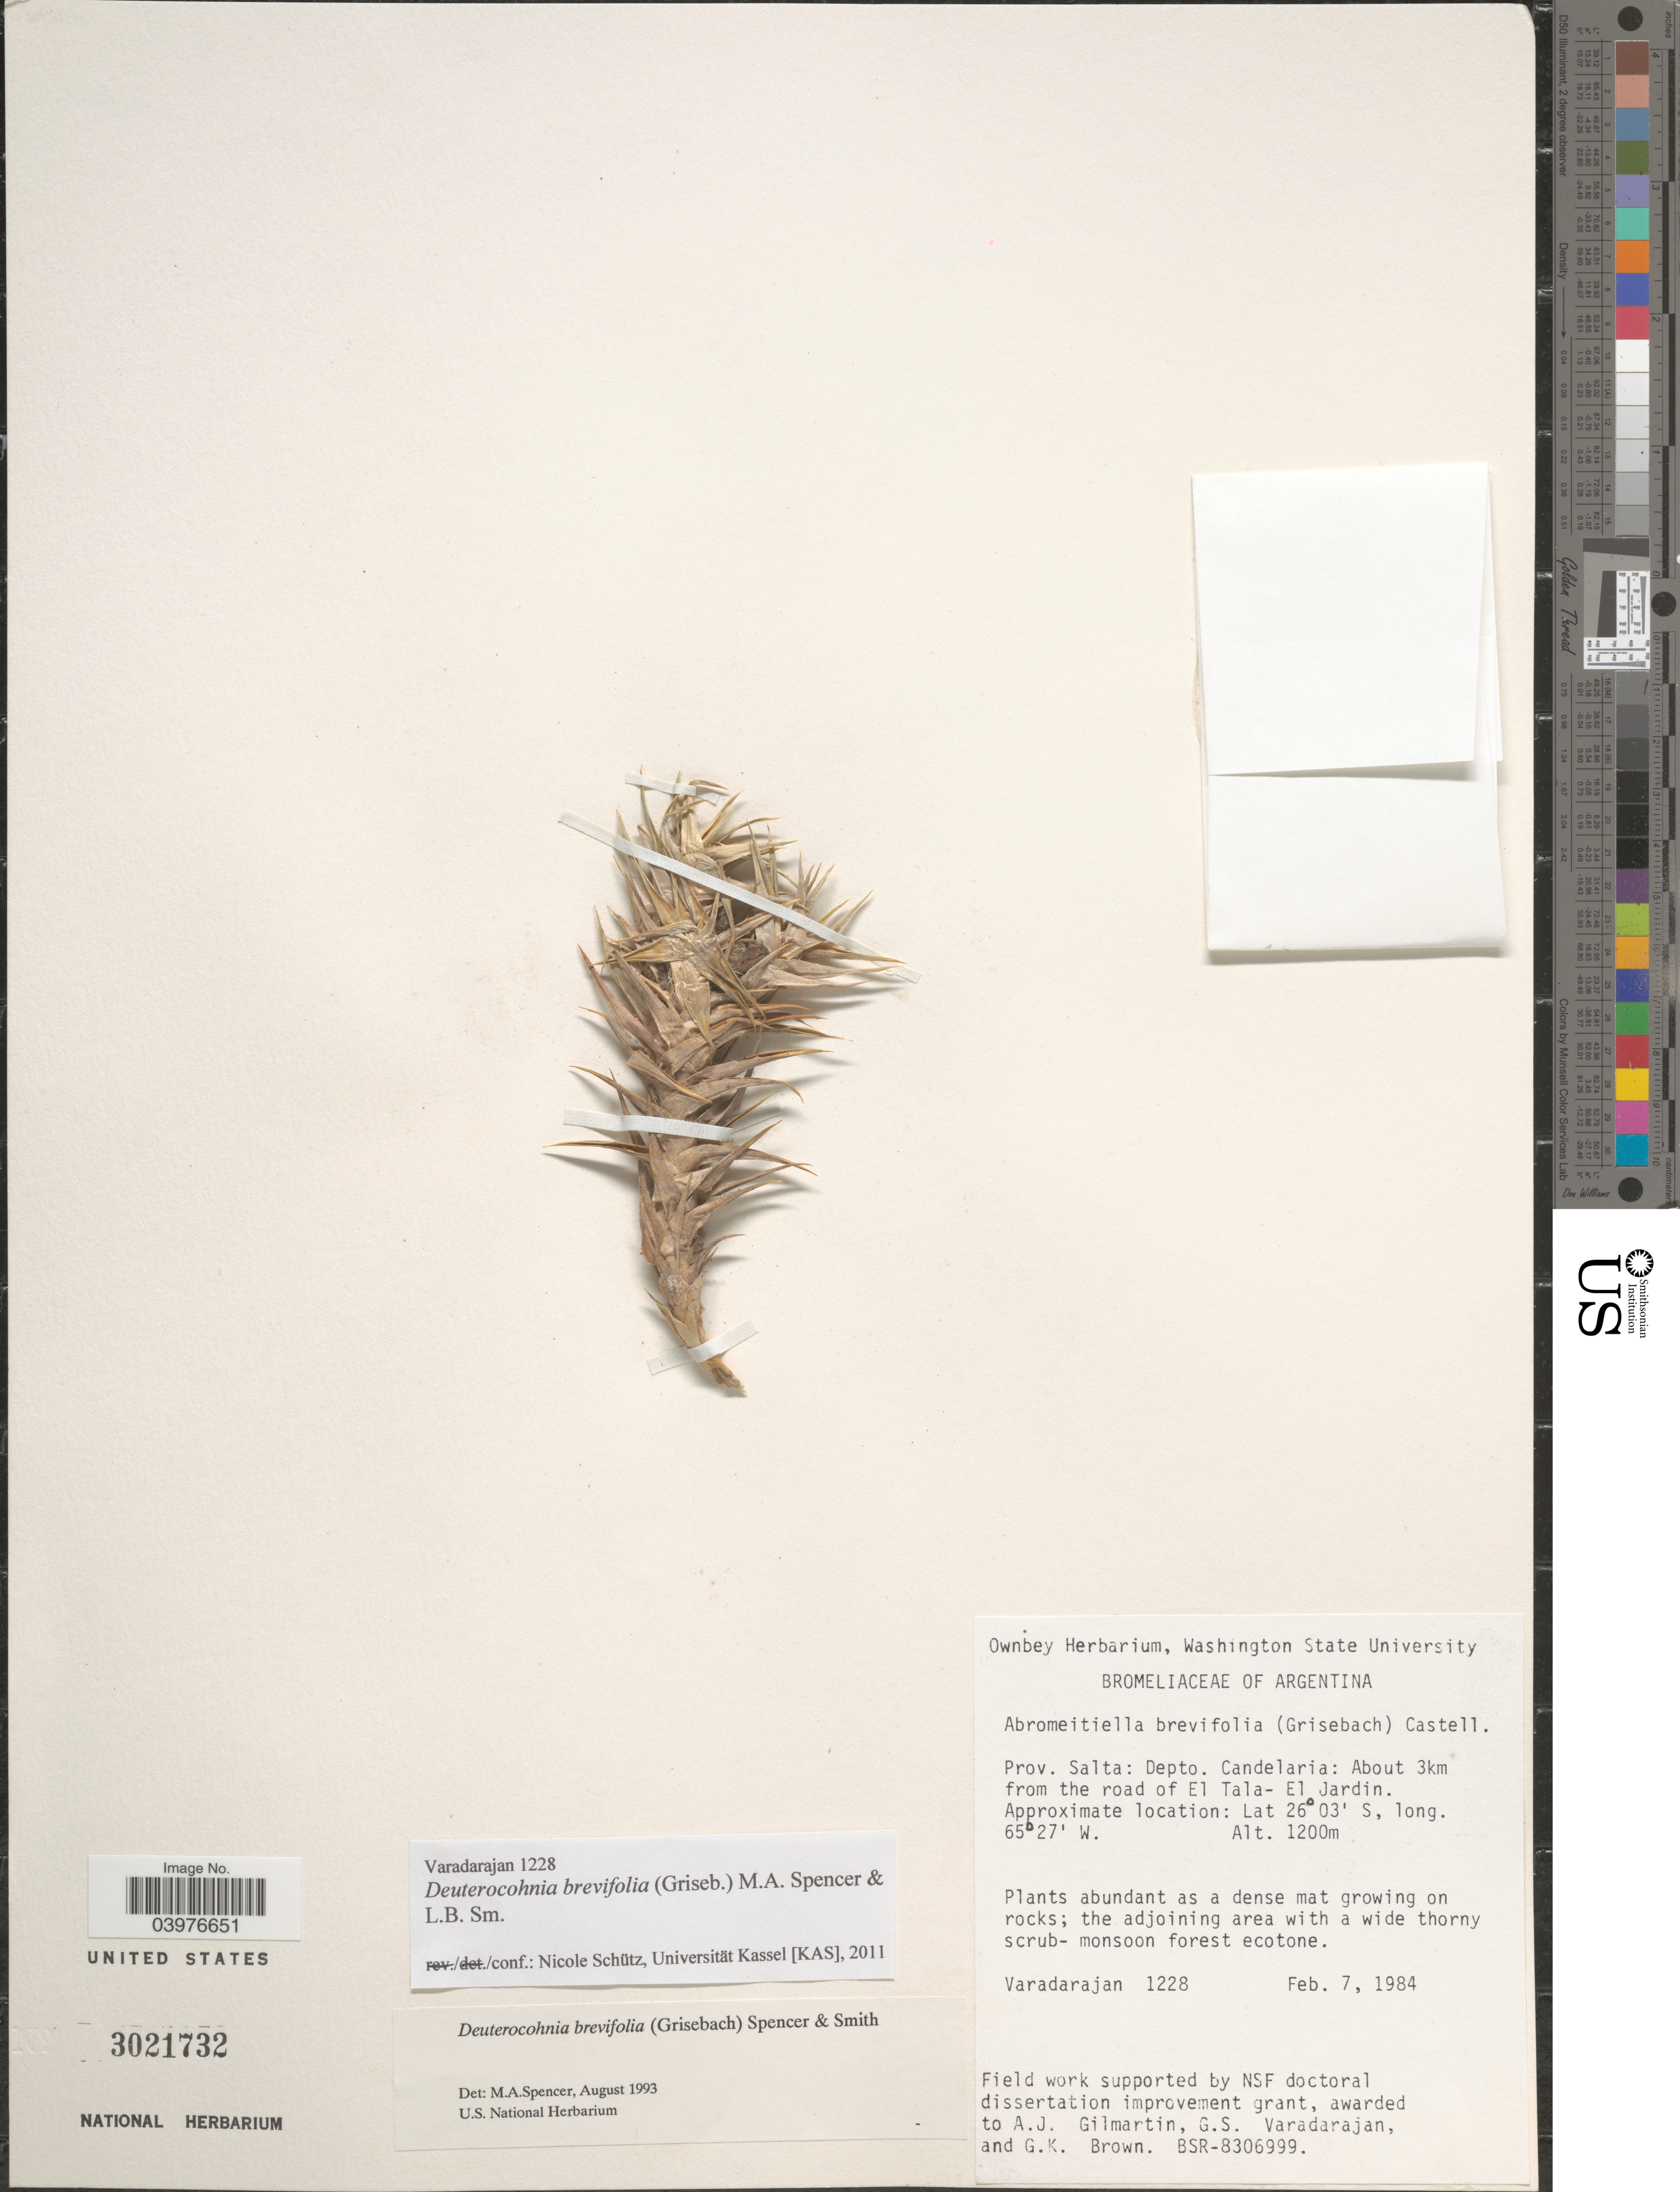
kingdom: Plantae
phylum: Tracheophyta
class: Liliopsida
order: Poales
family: Bromeliaceae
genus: Deuterocohnia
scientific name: Deuterocohnia brevifolia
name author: (Griseb.) M.A. Spencer & L.B. Sm.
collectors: G. S. Varadarajan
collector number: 1228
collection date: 1984-02-07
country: Argentina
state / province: Salta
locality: Depto. Candelaria: About 3km from the road of El Tala- El Jardin.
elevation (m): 1200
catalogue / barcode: US 3021732